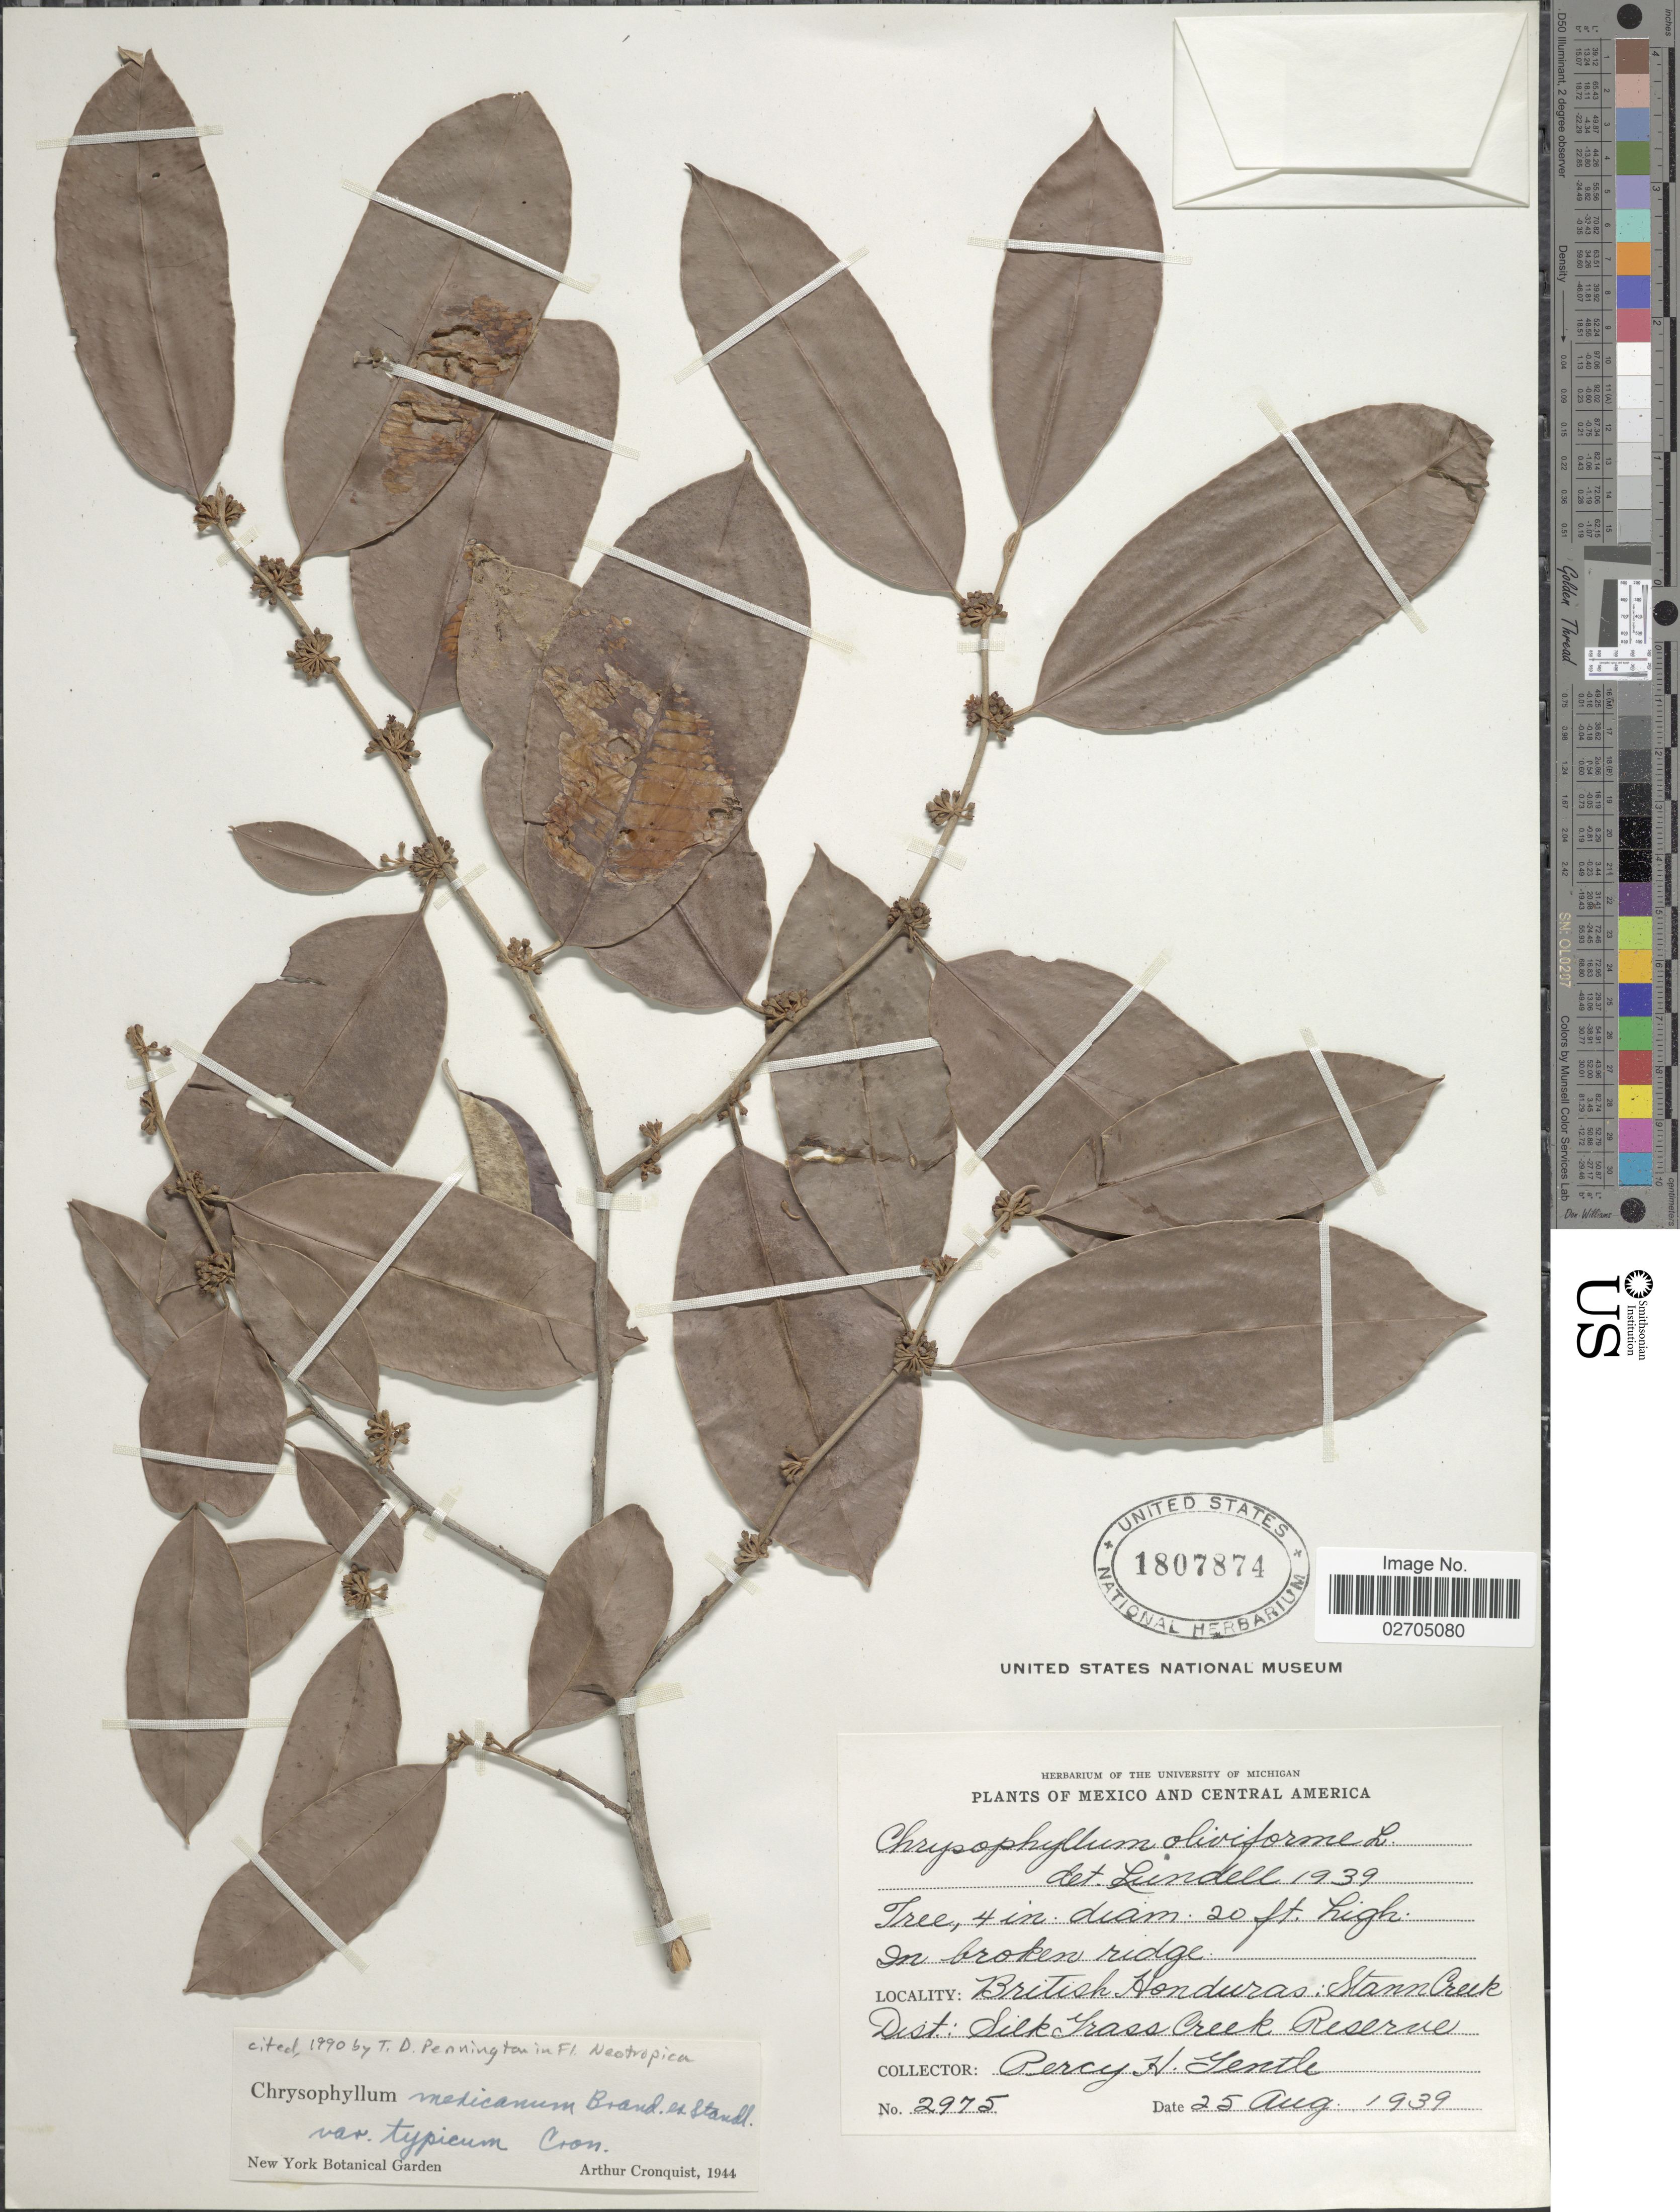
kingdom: Plantae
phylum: Tracheophyta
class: Magnoliopsida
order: Ericales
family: Sapotaceae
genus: Chrysophyllum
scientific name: Chrysophyllum mexicanum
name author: Brandegee ex Standl.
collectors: P. H. Gentle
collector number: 2975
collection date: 1939-08-25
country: Belize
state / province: Stann Creek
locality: British Honduras: Stann Creek Dist.: Silk Grass Creek Reserve, in broken ridge.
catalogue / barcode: US 1807874